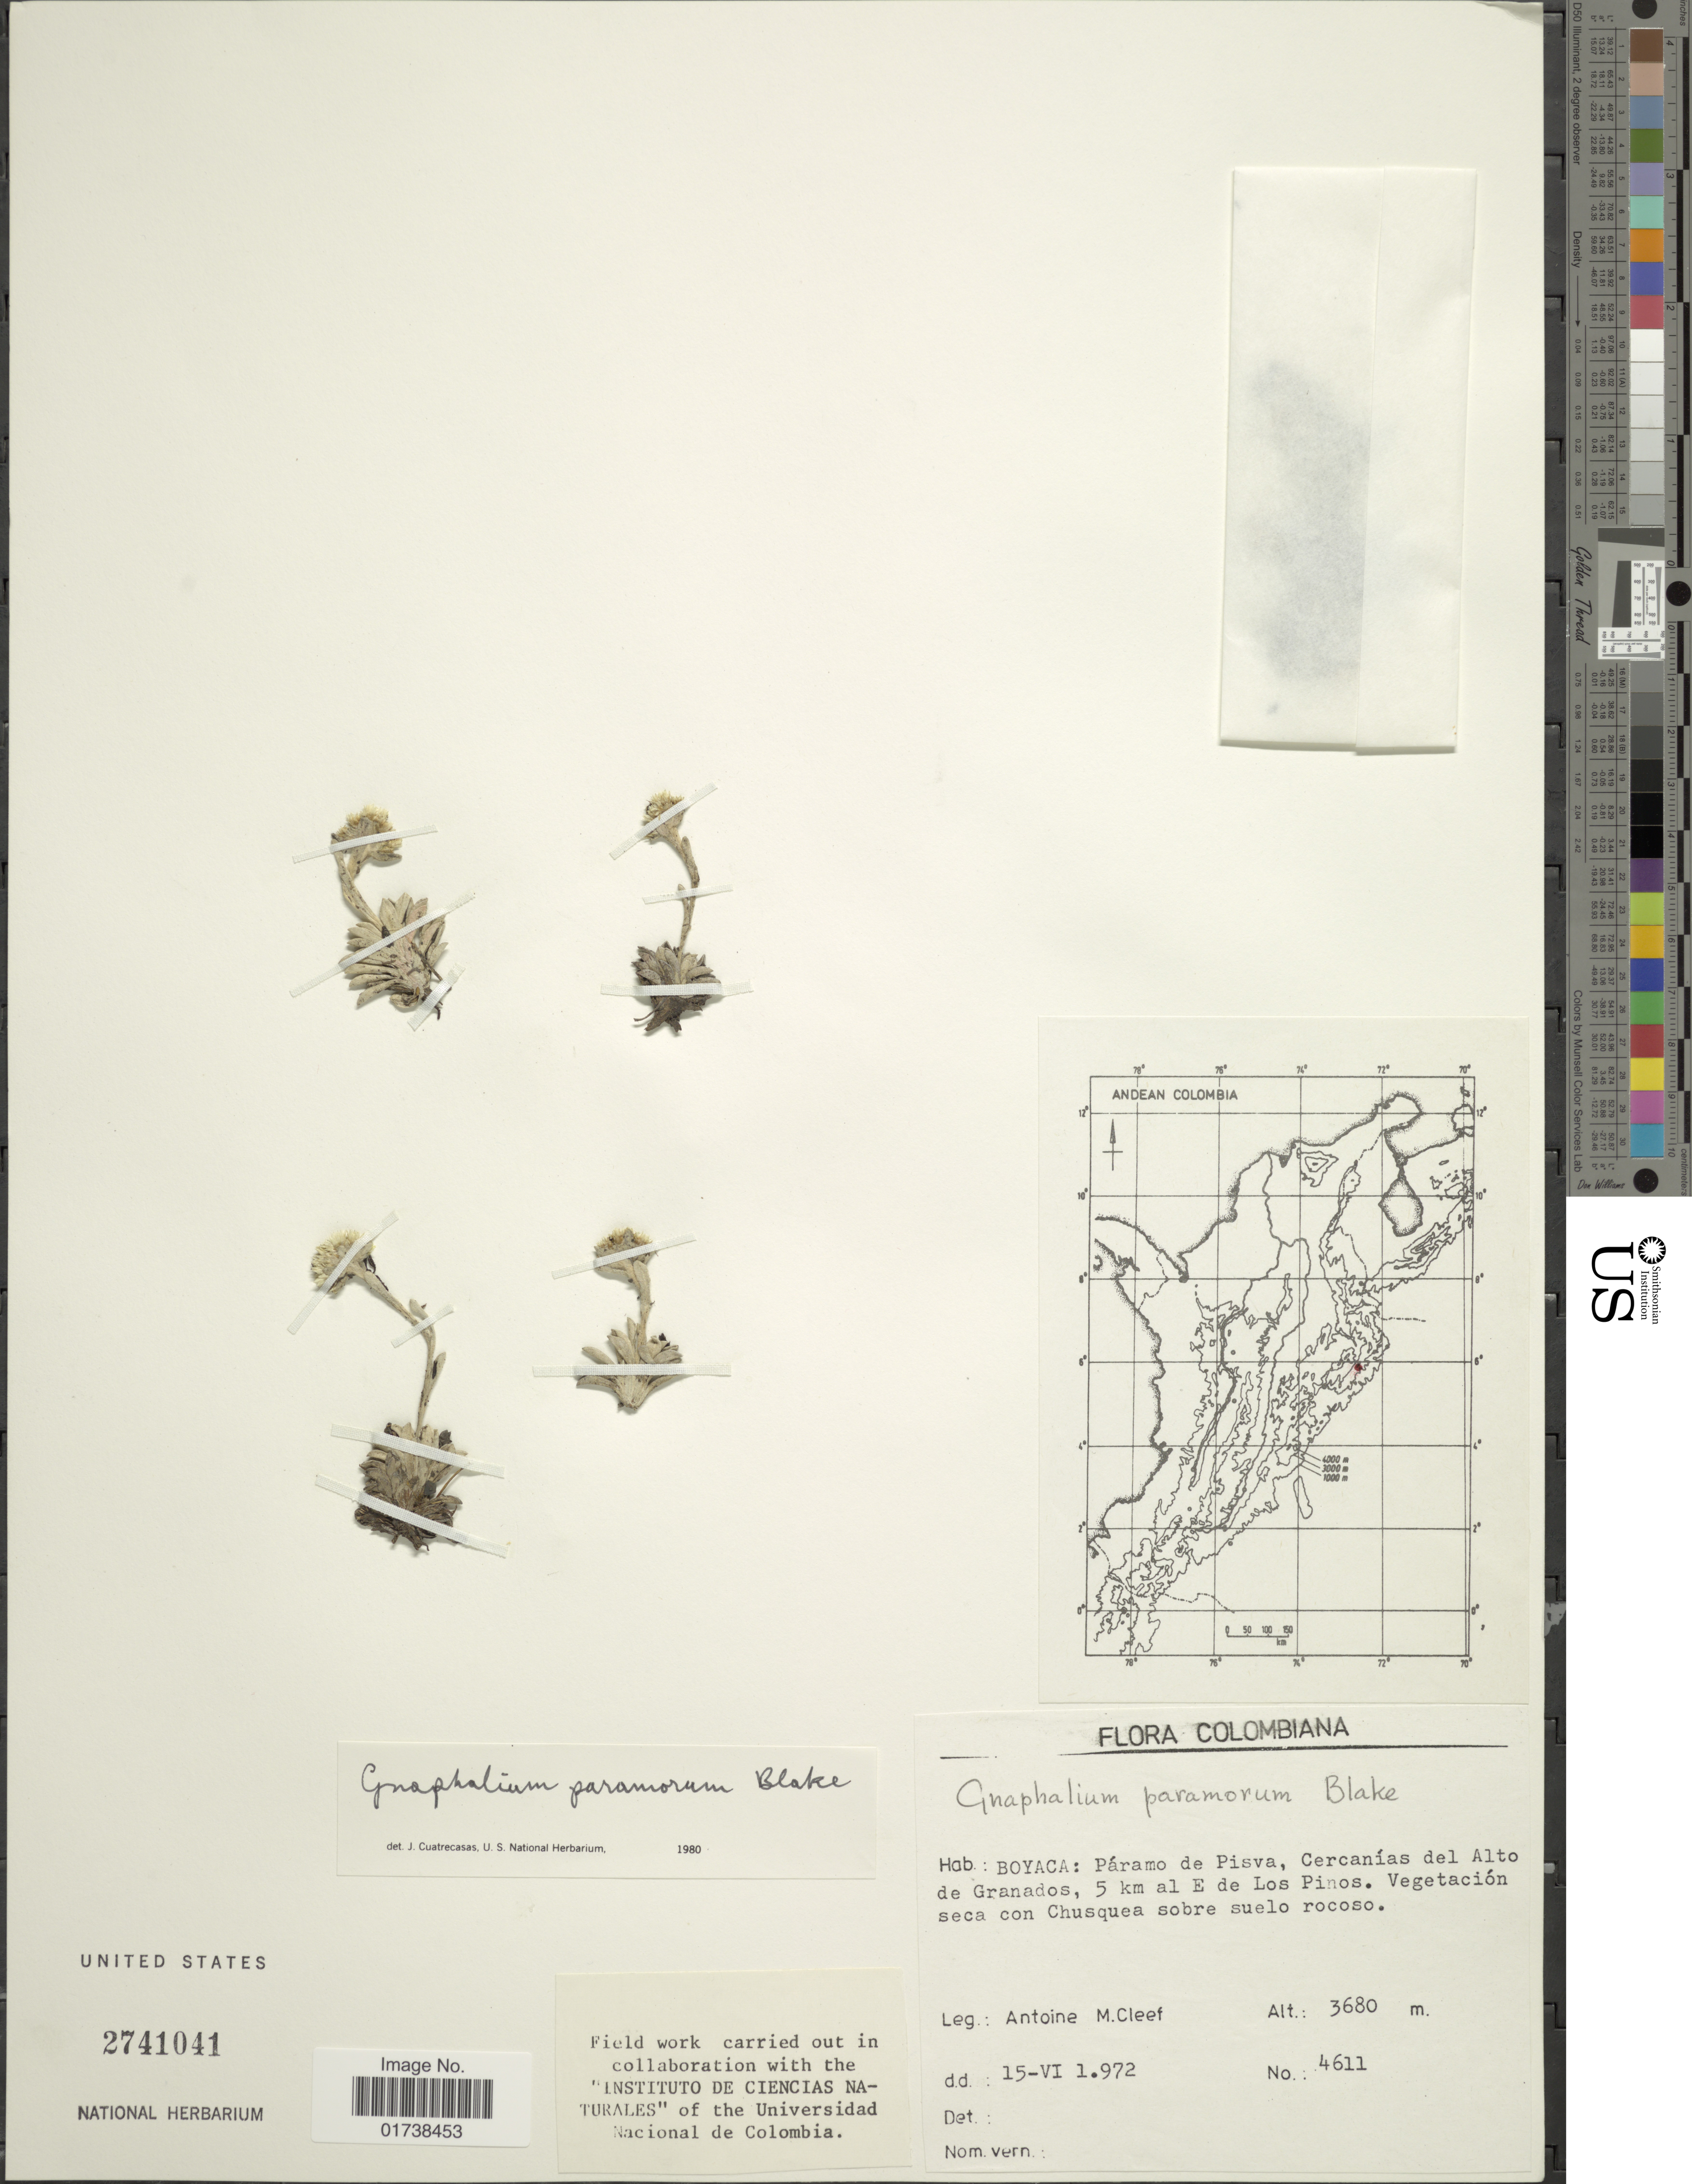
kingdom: Plantae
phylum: Tracheophyta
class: Magnoliopsida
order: Asterales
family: Asteraceae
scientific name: Orognaphalon paramorum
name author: (S.F. Blake) G.L. Nesom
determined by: Nesom, Guy L.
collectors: A. M. Cleef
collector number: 4611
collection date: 1972-06-15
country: Colombia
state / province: Boyacá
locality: Paramo de Pisva, Cercanias del Alto de Granados, 5 km al E de Los Pinos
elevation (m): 3680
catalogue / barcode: US 2741041